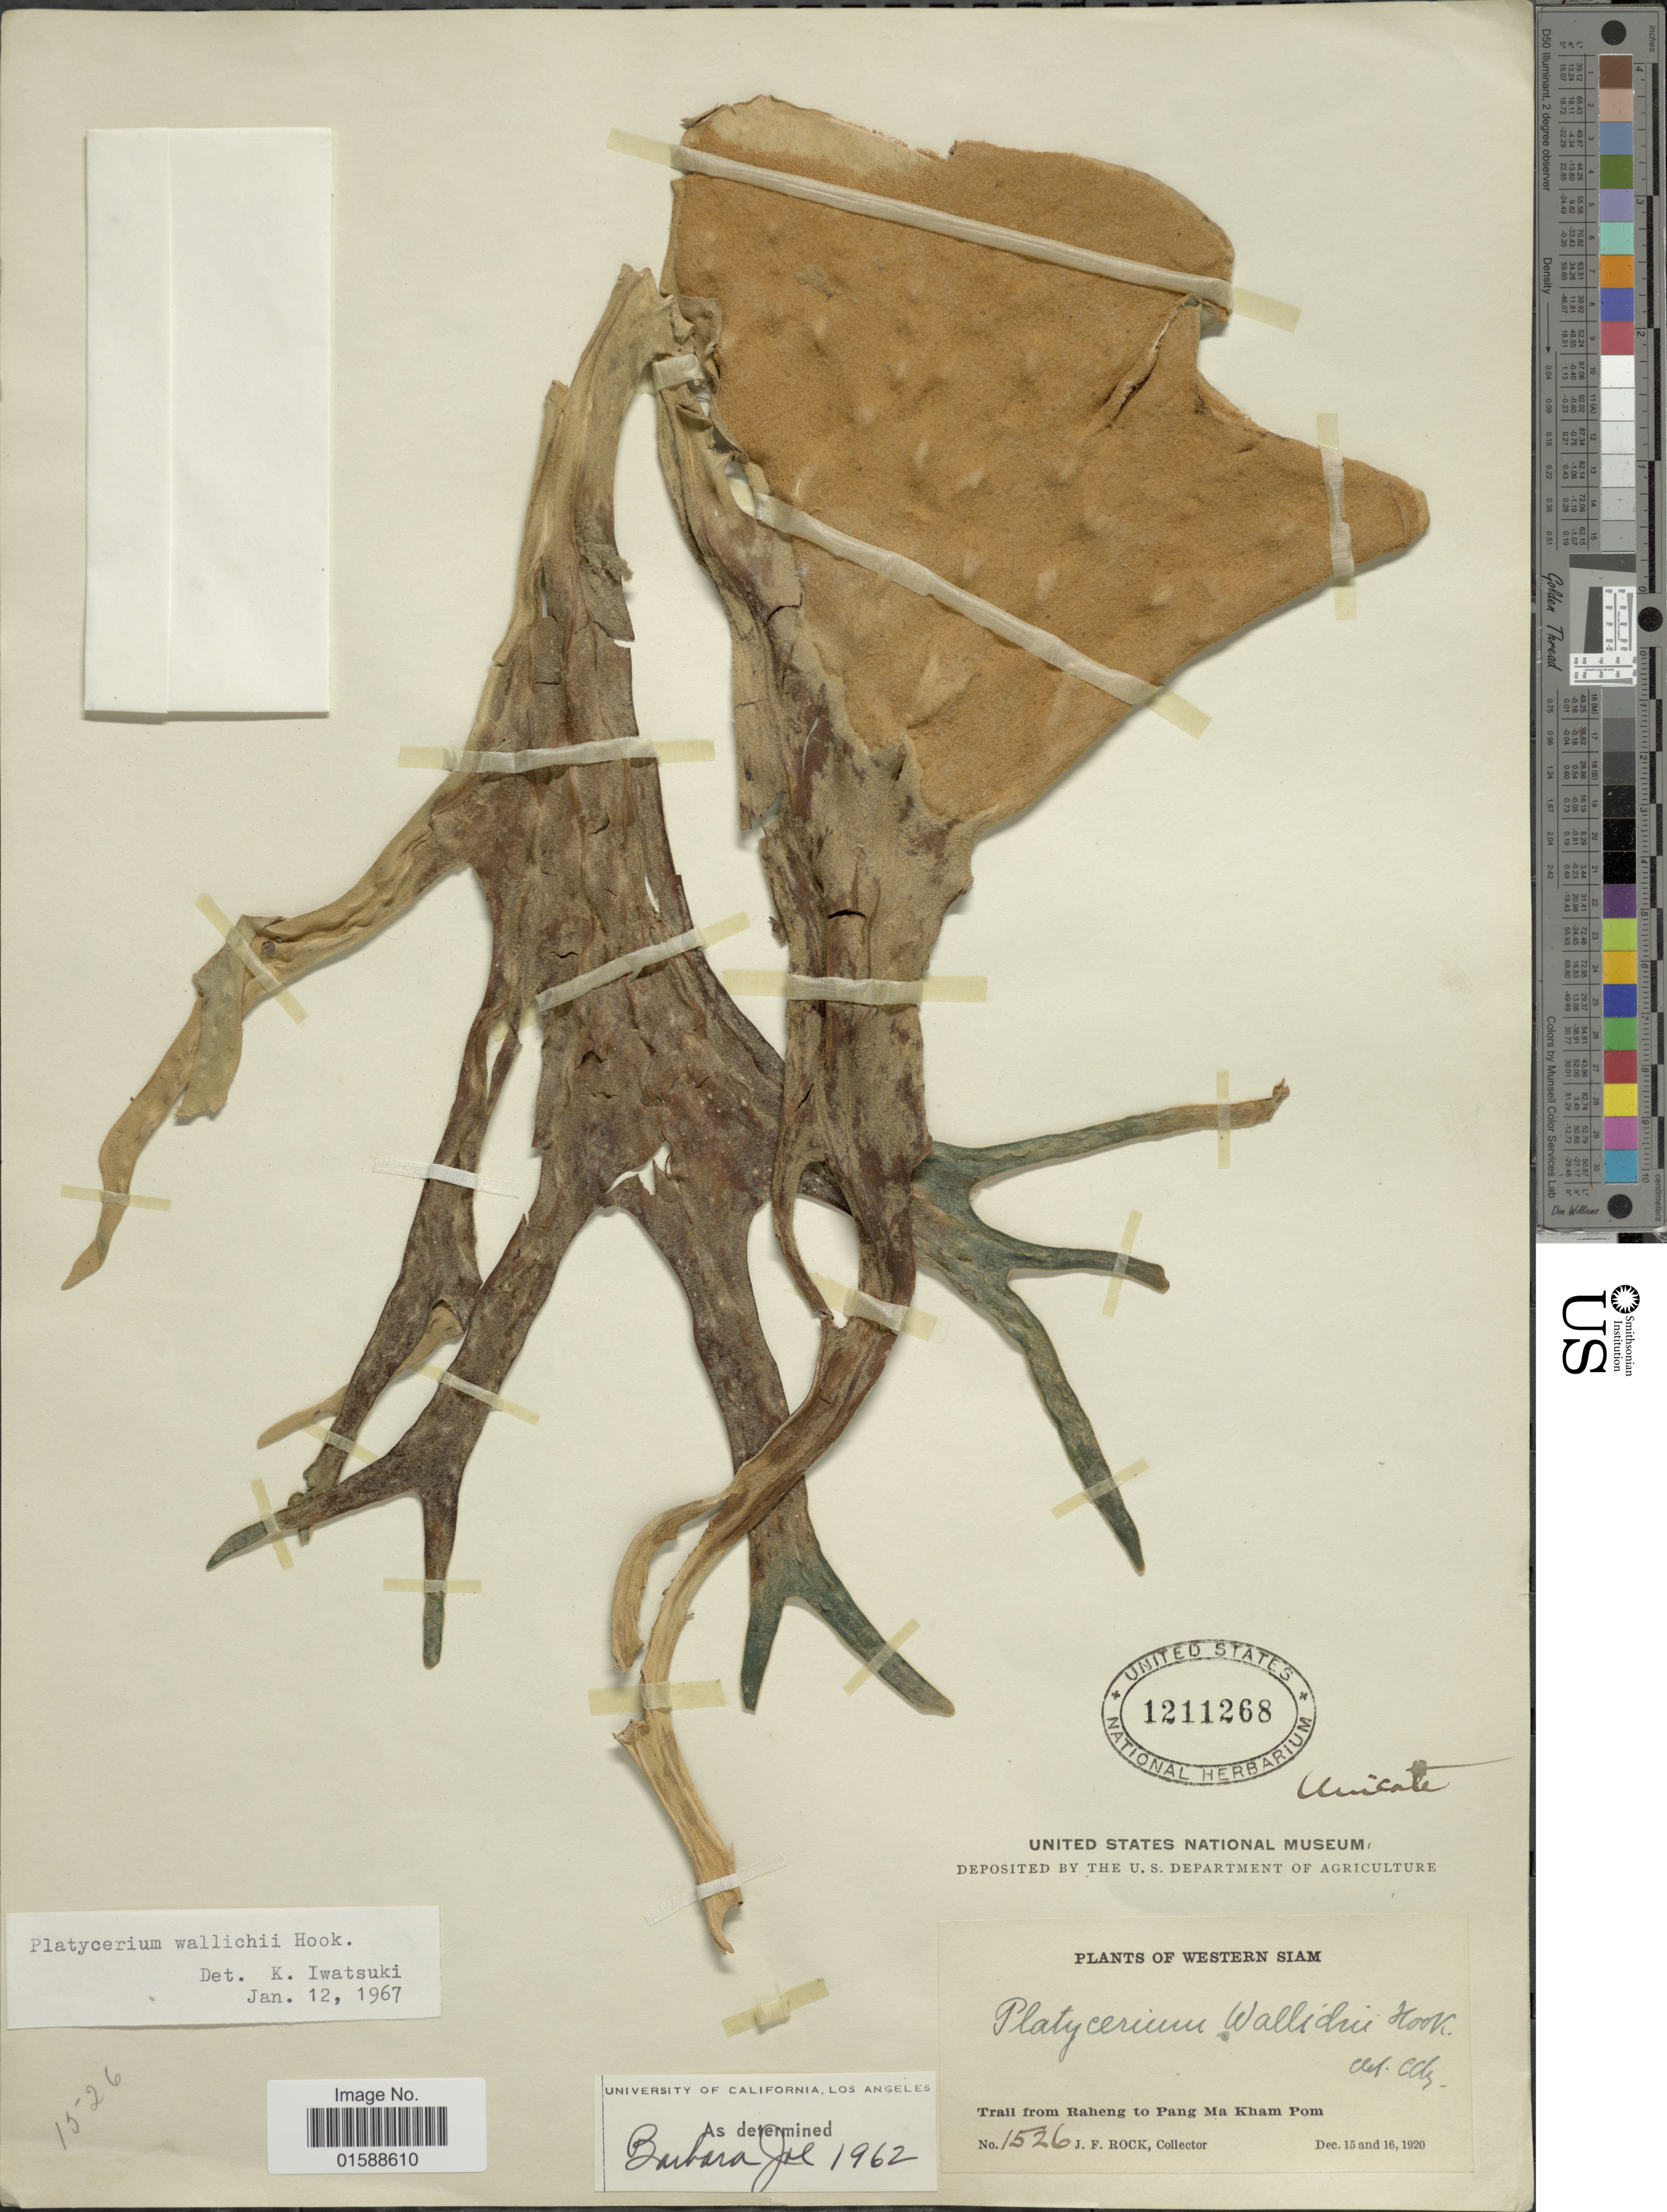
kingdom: Plantae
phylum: Tracheophyta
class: Polypodiopsida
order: Polypodiales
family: Polypodiaceae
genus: Platycerium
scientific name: Platycerium wallichii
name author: Hook.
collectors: J. Rock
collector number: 1526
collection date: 1920-12-15/1920-12-16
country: Thailand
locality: Western Siam. Trail from Raheng to Pang Ma Kham Pom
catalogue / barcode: US 1211268